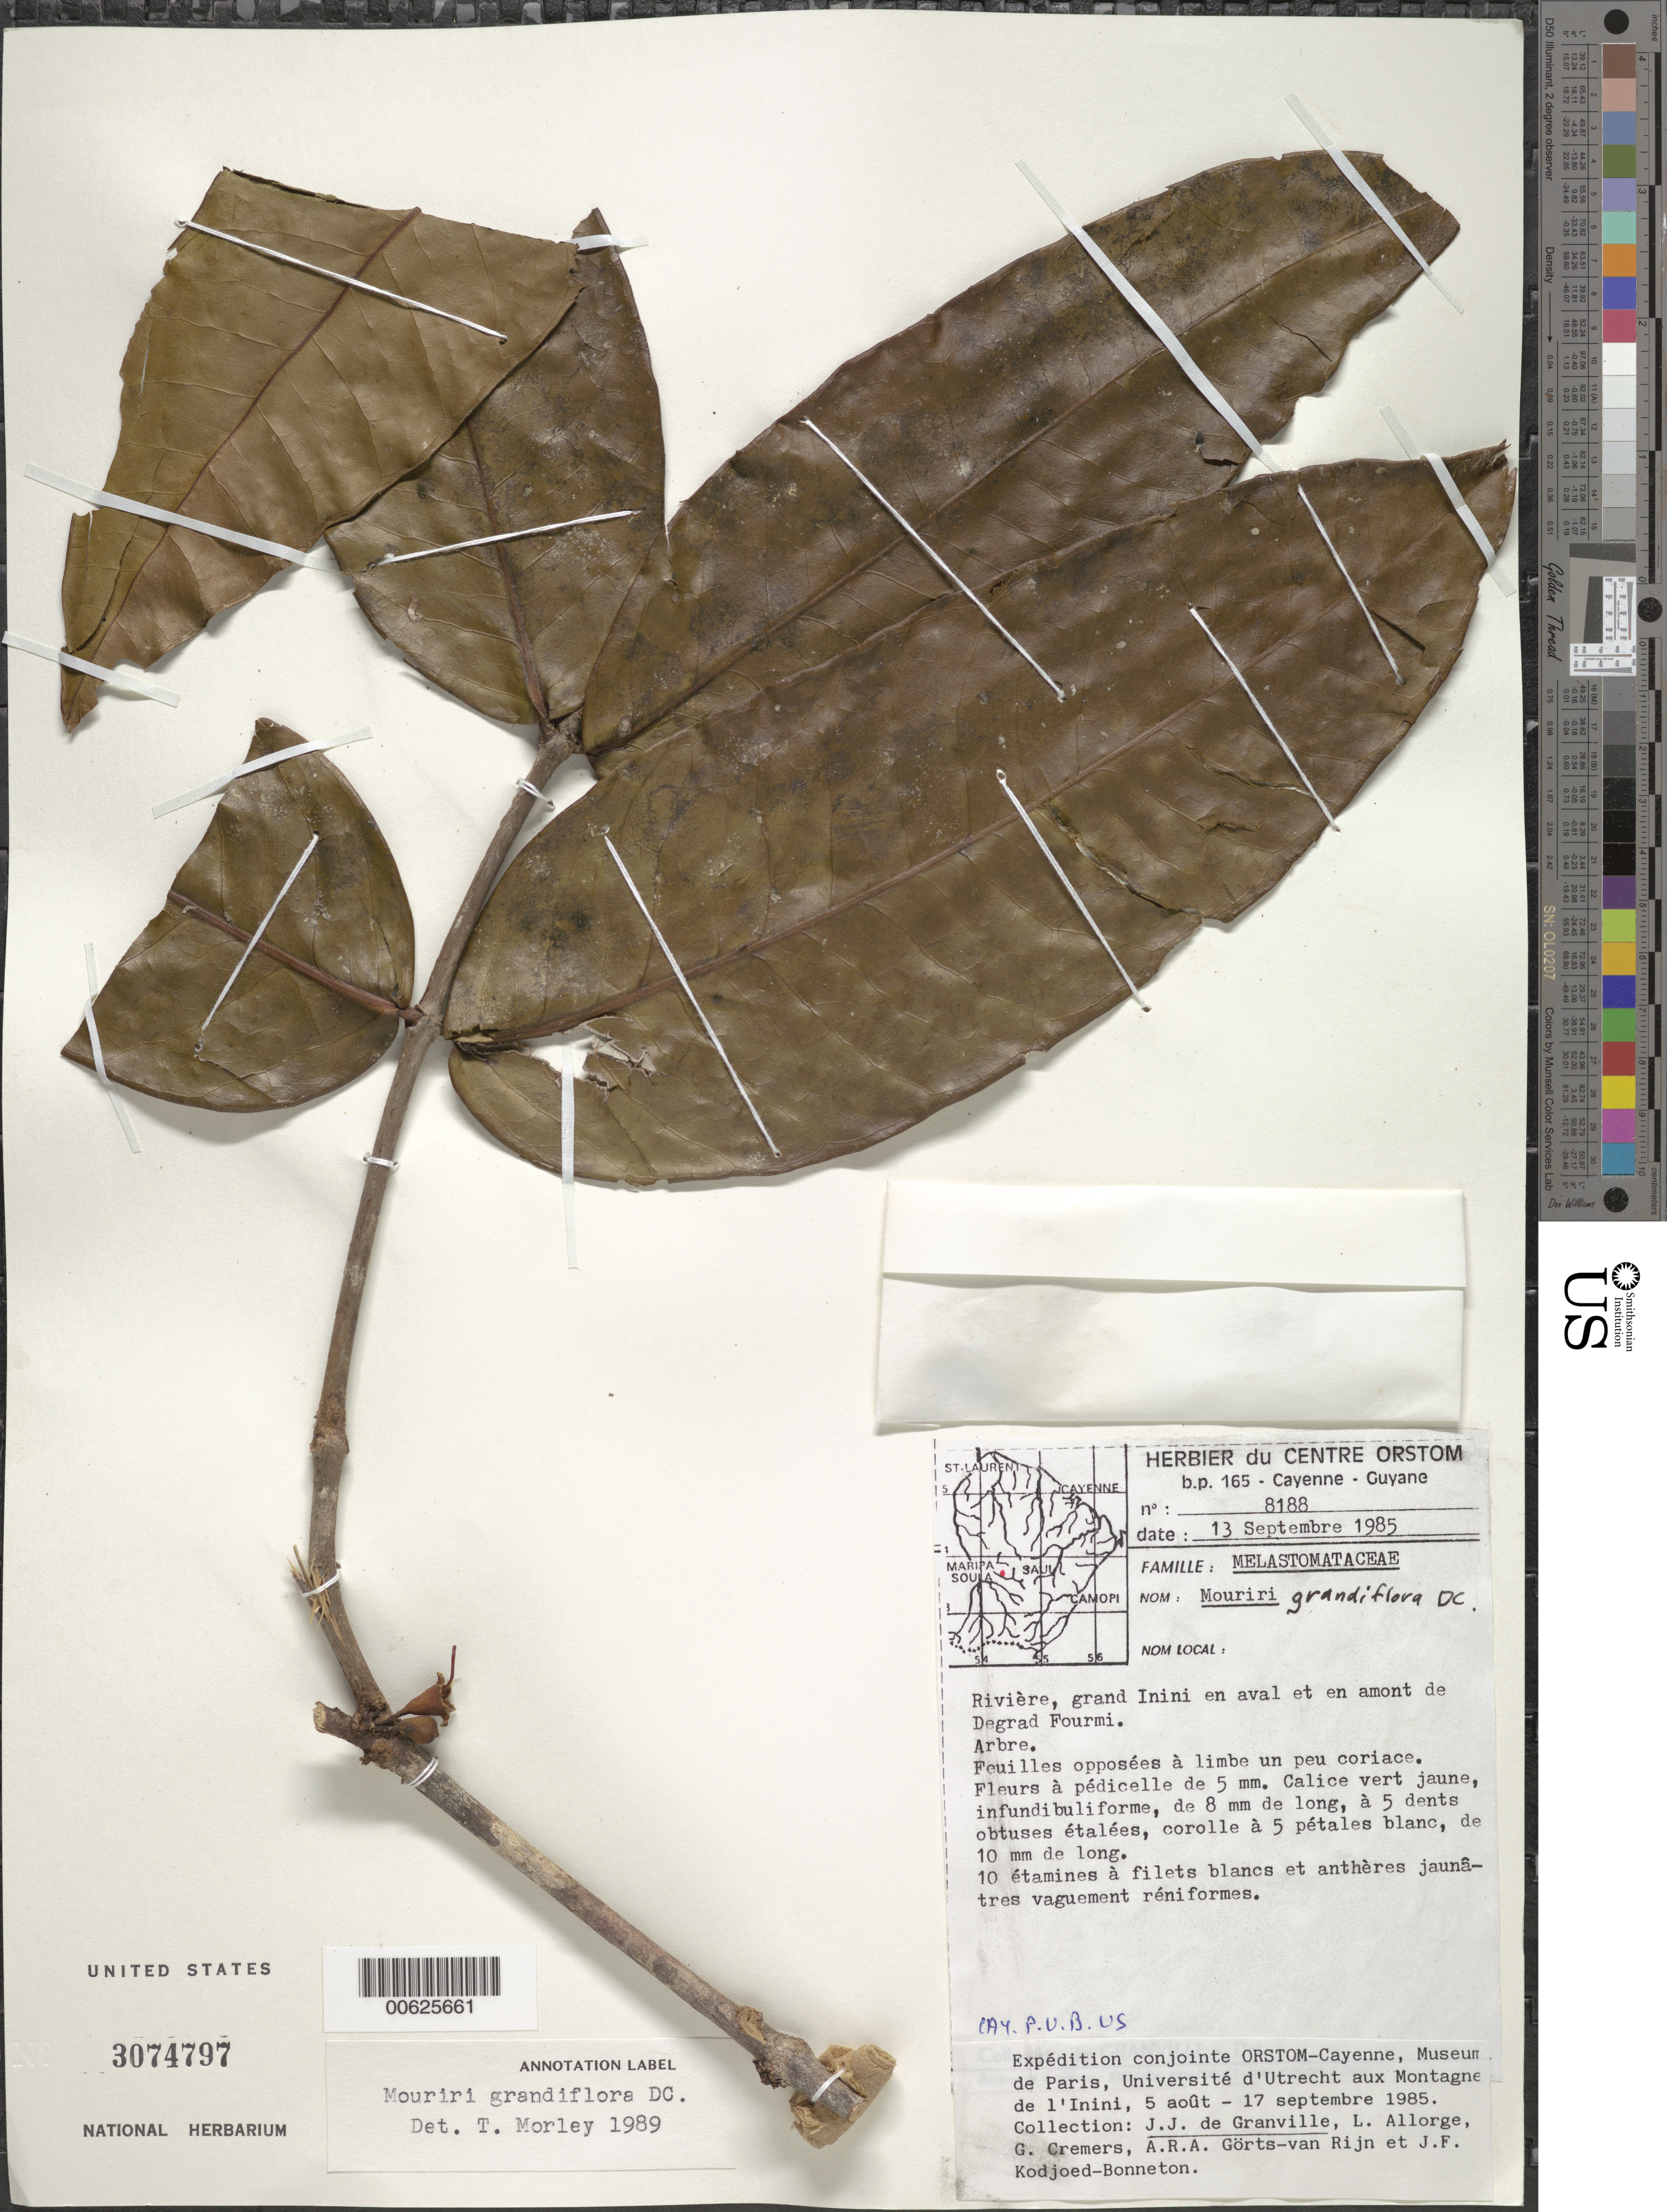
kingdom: Plantae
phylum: Tracheophyta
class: Magnoliopsida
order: Myrtales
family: Melastomataceae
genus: Mouriri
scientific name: Mouriri grandiflora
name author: DC.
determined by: Morley, T.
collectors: J.-J. de Granville, L. Allorge, G. Cremers, A. .R. A. Görts-van Rijn & J. Kodjoed-Bonneton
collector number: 8188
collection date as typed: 13-Sep-85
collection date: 1985-09-13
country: French Guiana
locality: Montagnes Bellevue de l'Inini, Rivière Grand Inini en aval et en amont de Dégrad Fourmi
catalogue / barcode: US 3074797